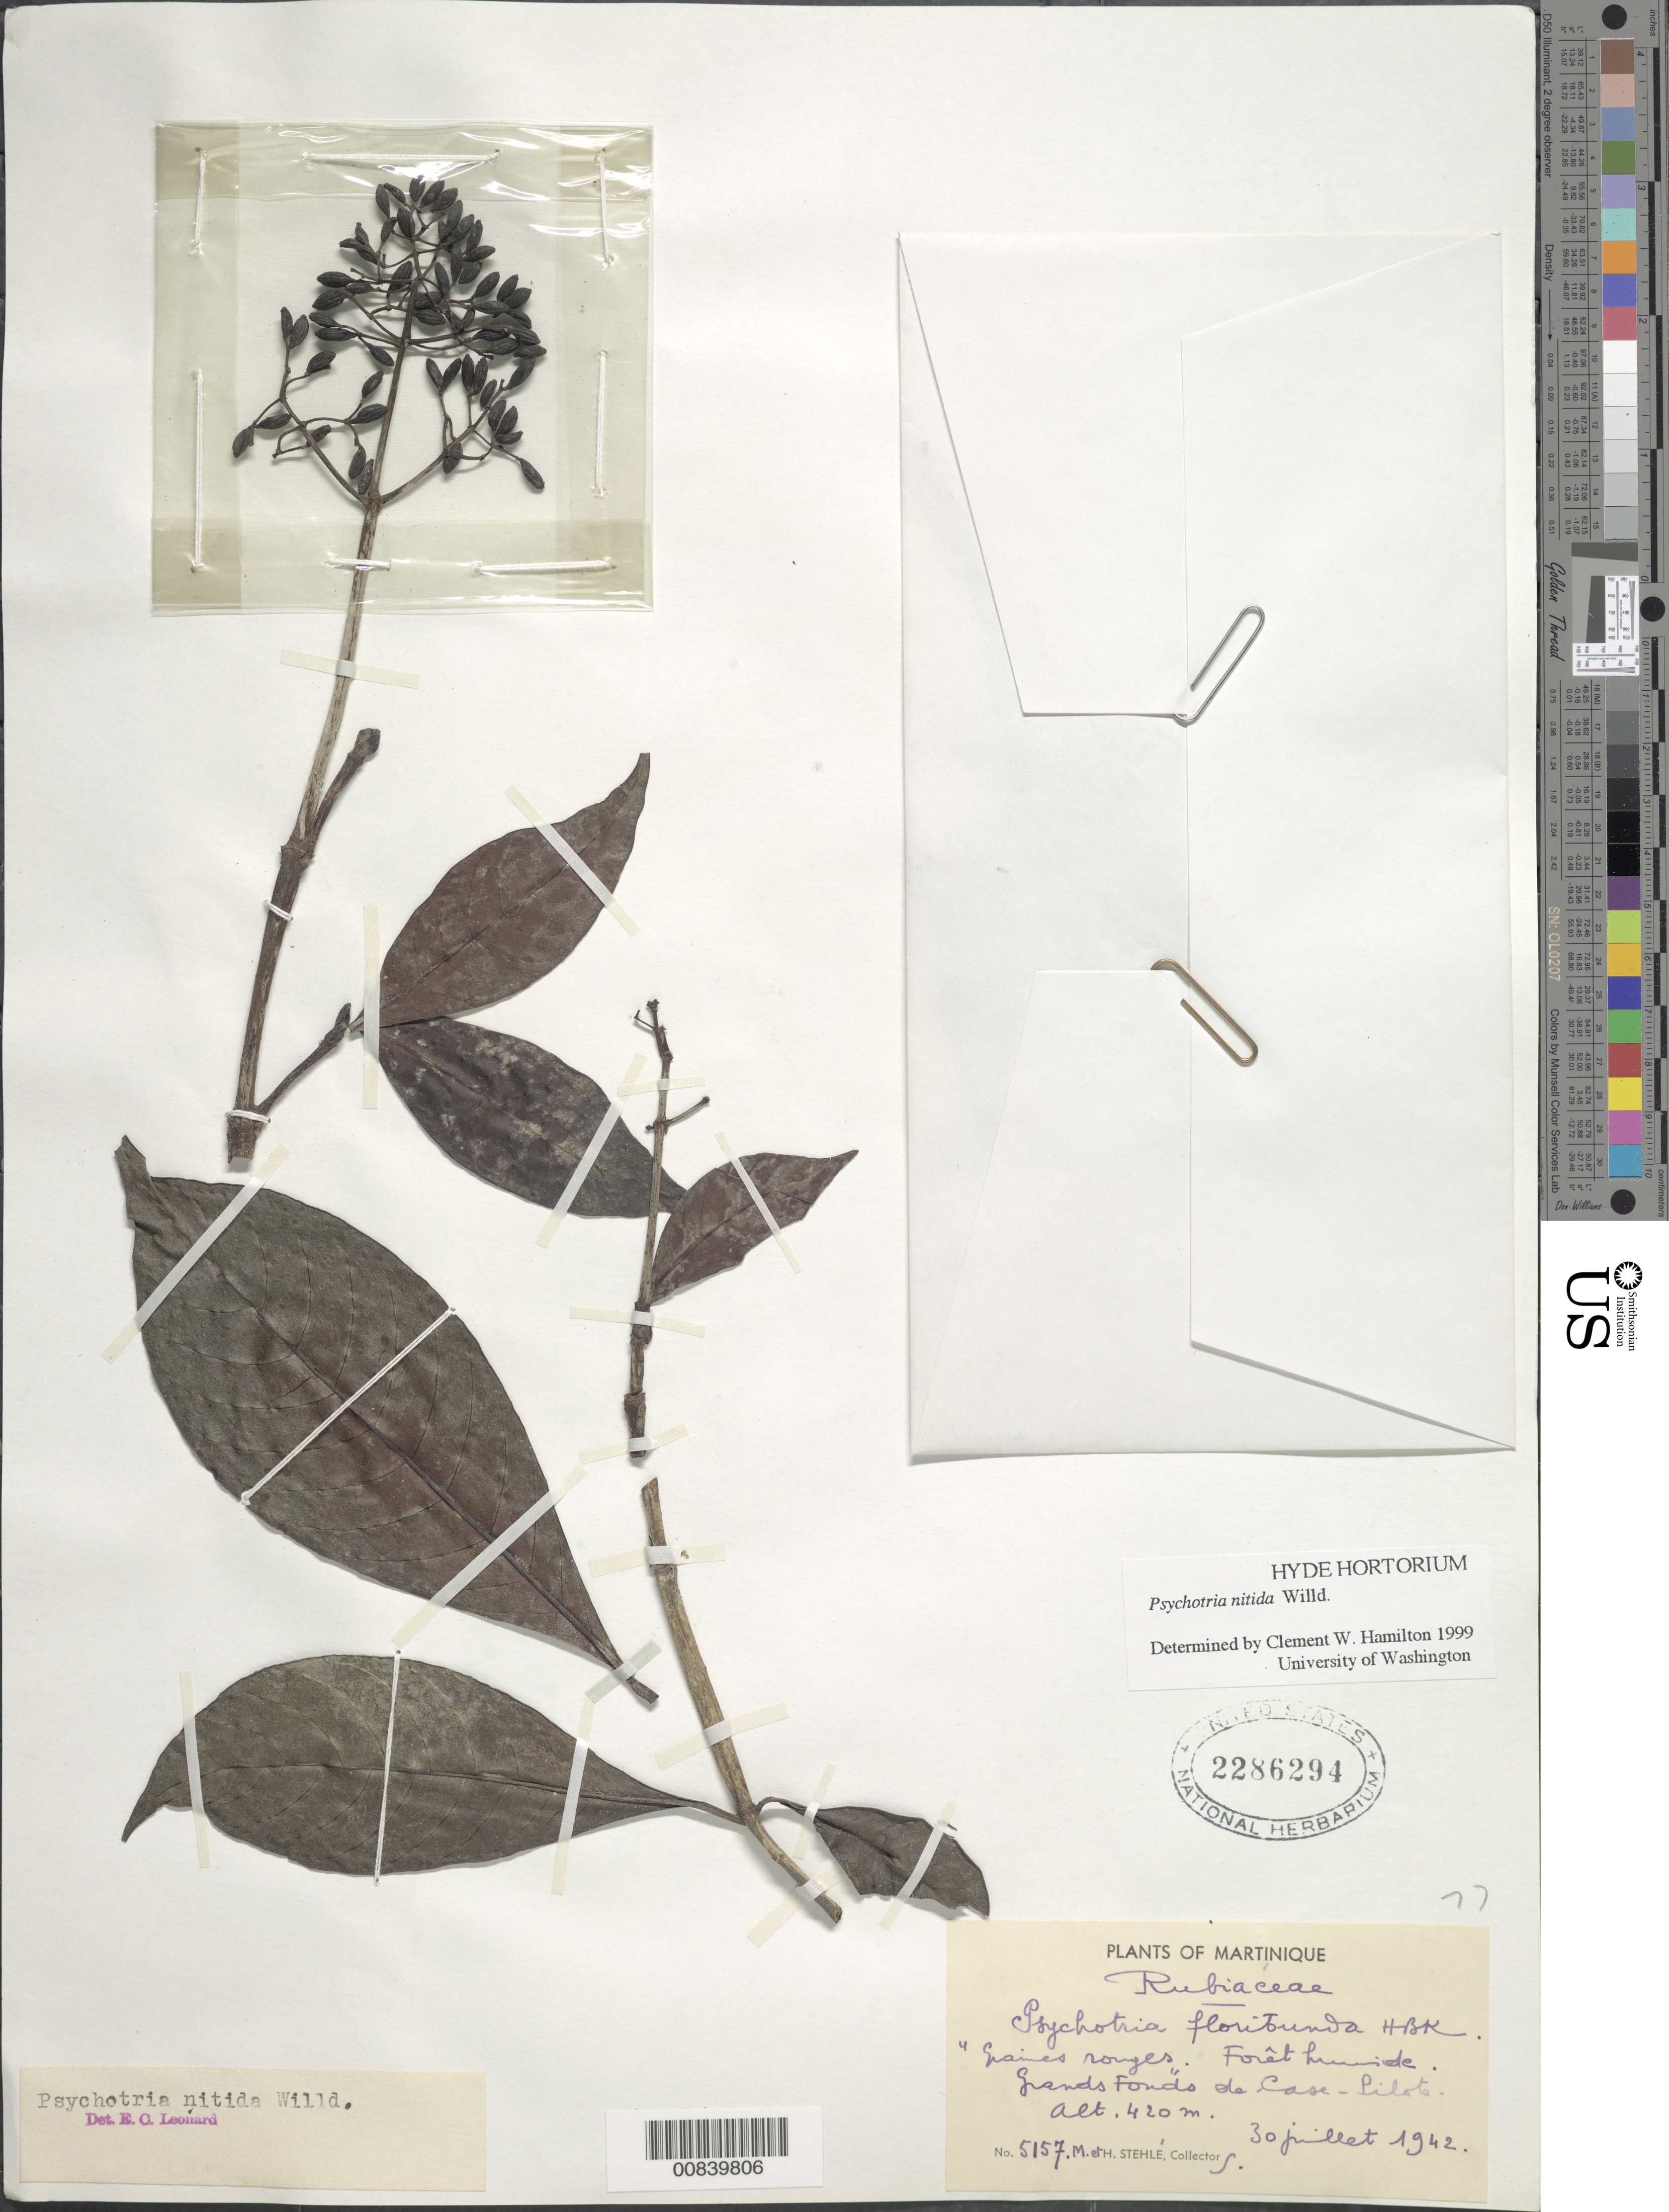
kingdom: Plantae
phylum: Tracheophyta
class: Magnoliopsida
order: Gentianales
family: Rubiaceae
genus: Psychotria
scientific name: Psychotria mapourioides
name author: DC.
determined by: Leonard, Emery C., (US)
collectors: M. Stehlé & H. Stehlé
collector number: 5157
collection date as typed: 20 Jul 1942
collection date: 1942-07-20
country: Martinique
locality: Grands Fonds de Case-Pilote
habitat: Forêt humide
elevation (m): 420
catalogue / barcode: US 2286294